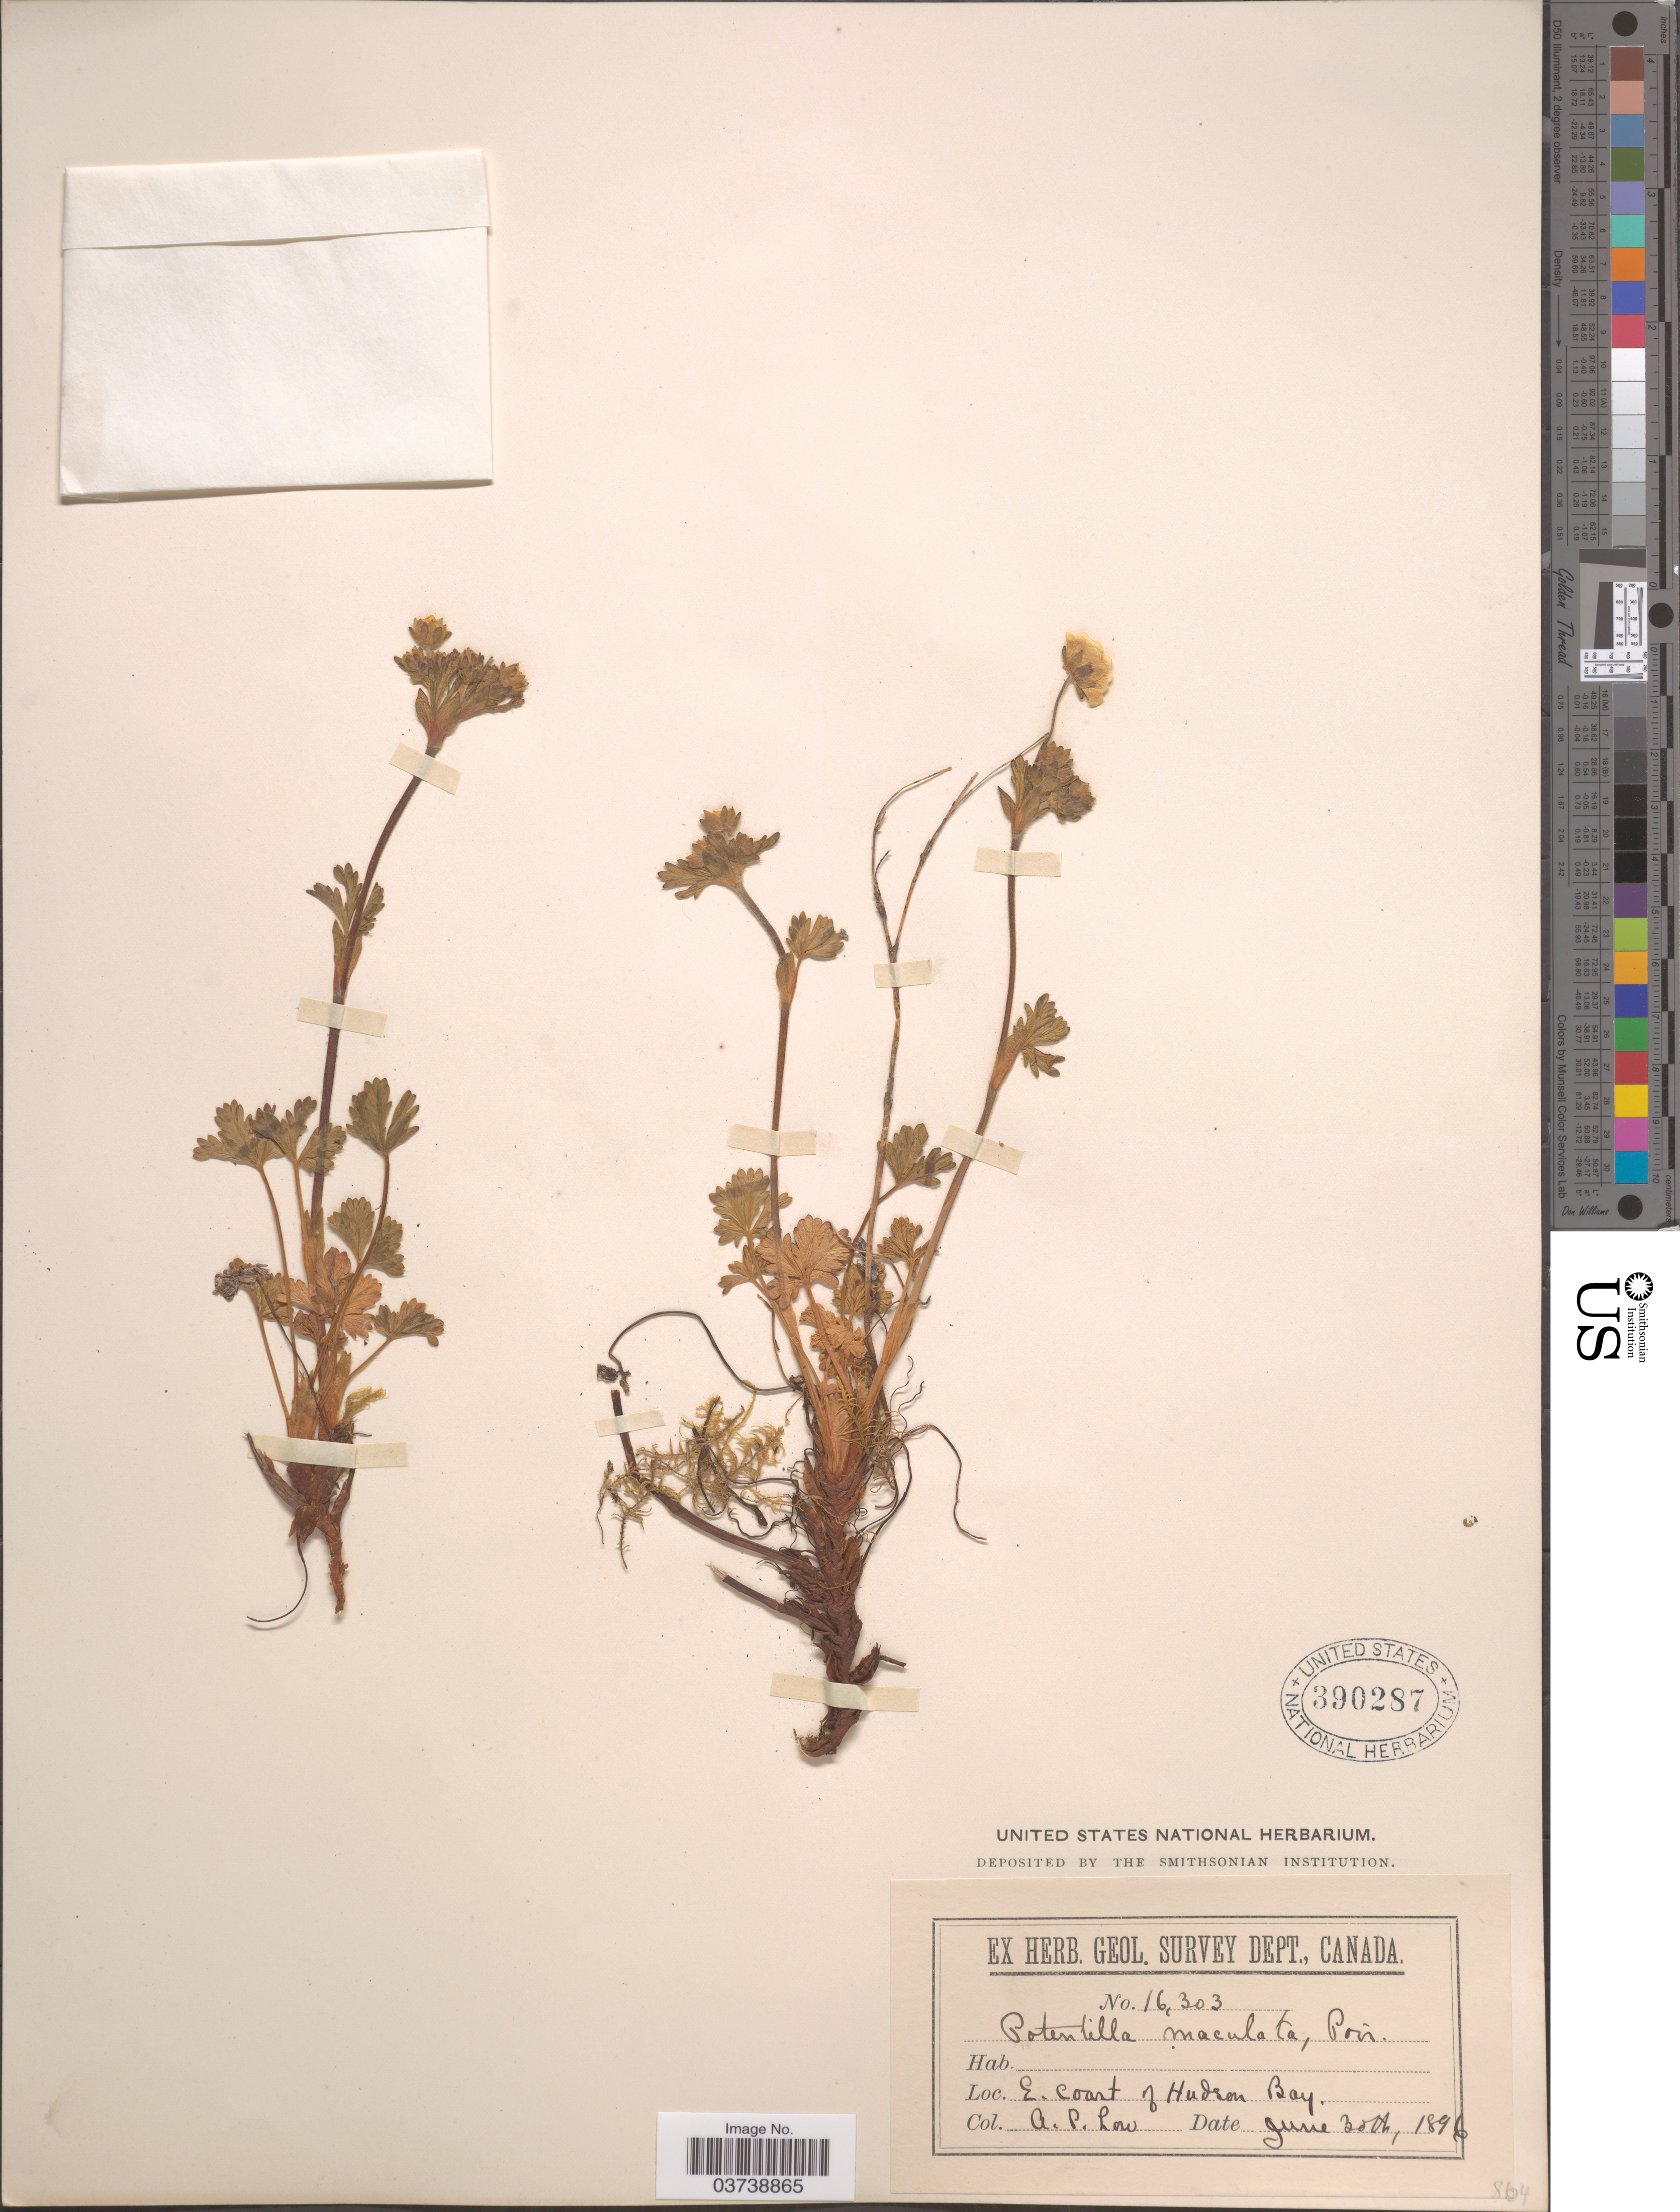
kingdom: Plantae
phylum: Tracheophyta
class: Magnoliopsida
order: Rosales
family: Rosaceae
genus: Potentilla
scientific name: Potentilla crantzii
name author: (Crantz) Beck ex Fritsch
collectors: A. Low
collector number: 16303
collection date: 1896-06-30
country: Canada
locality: E. coast of Hudson Bay.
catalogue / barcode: US 390287